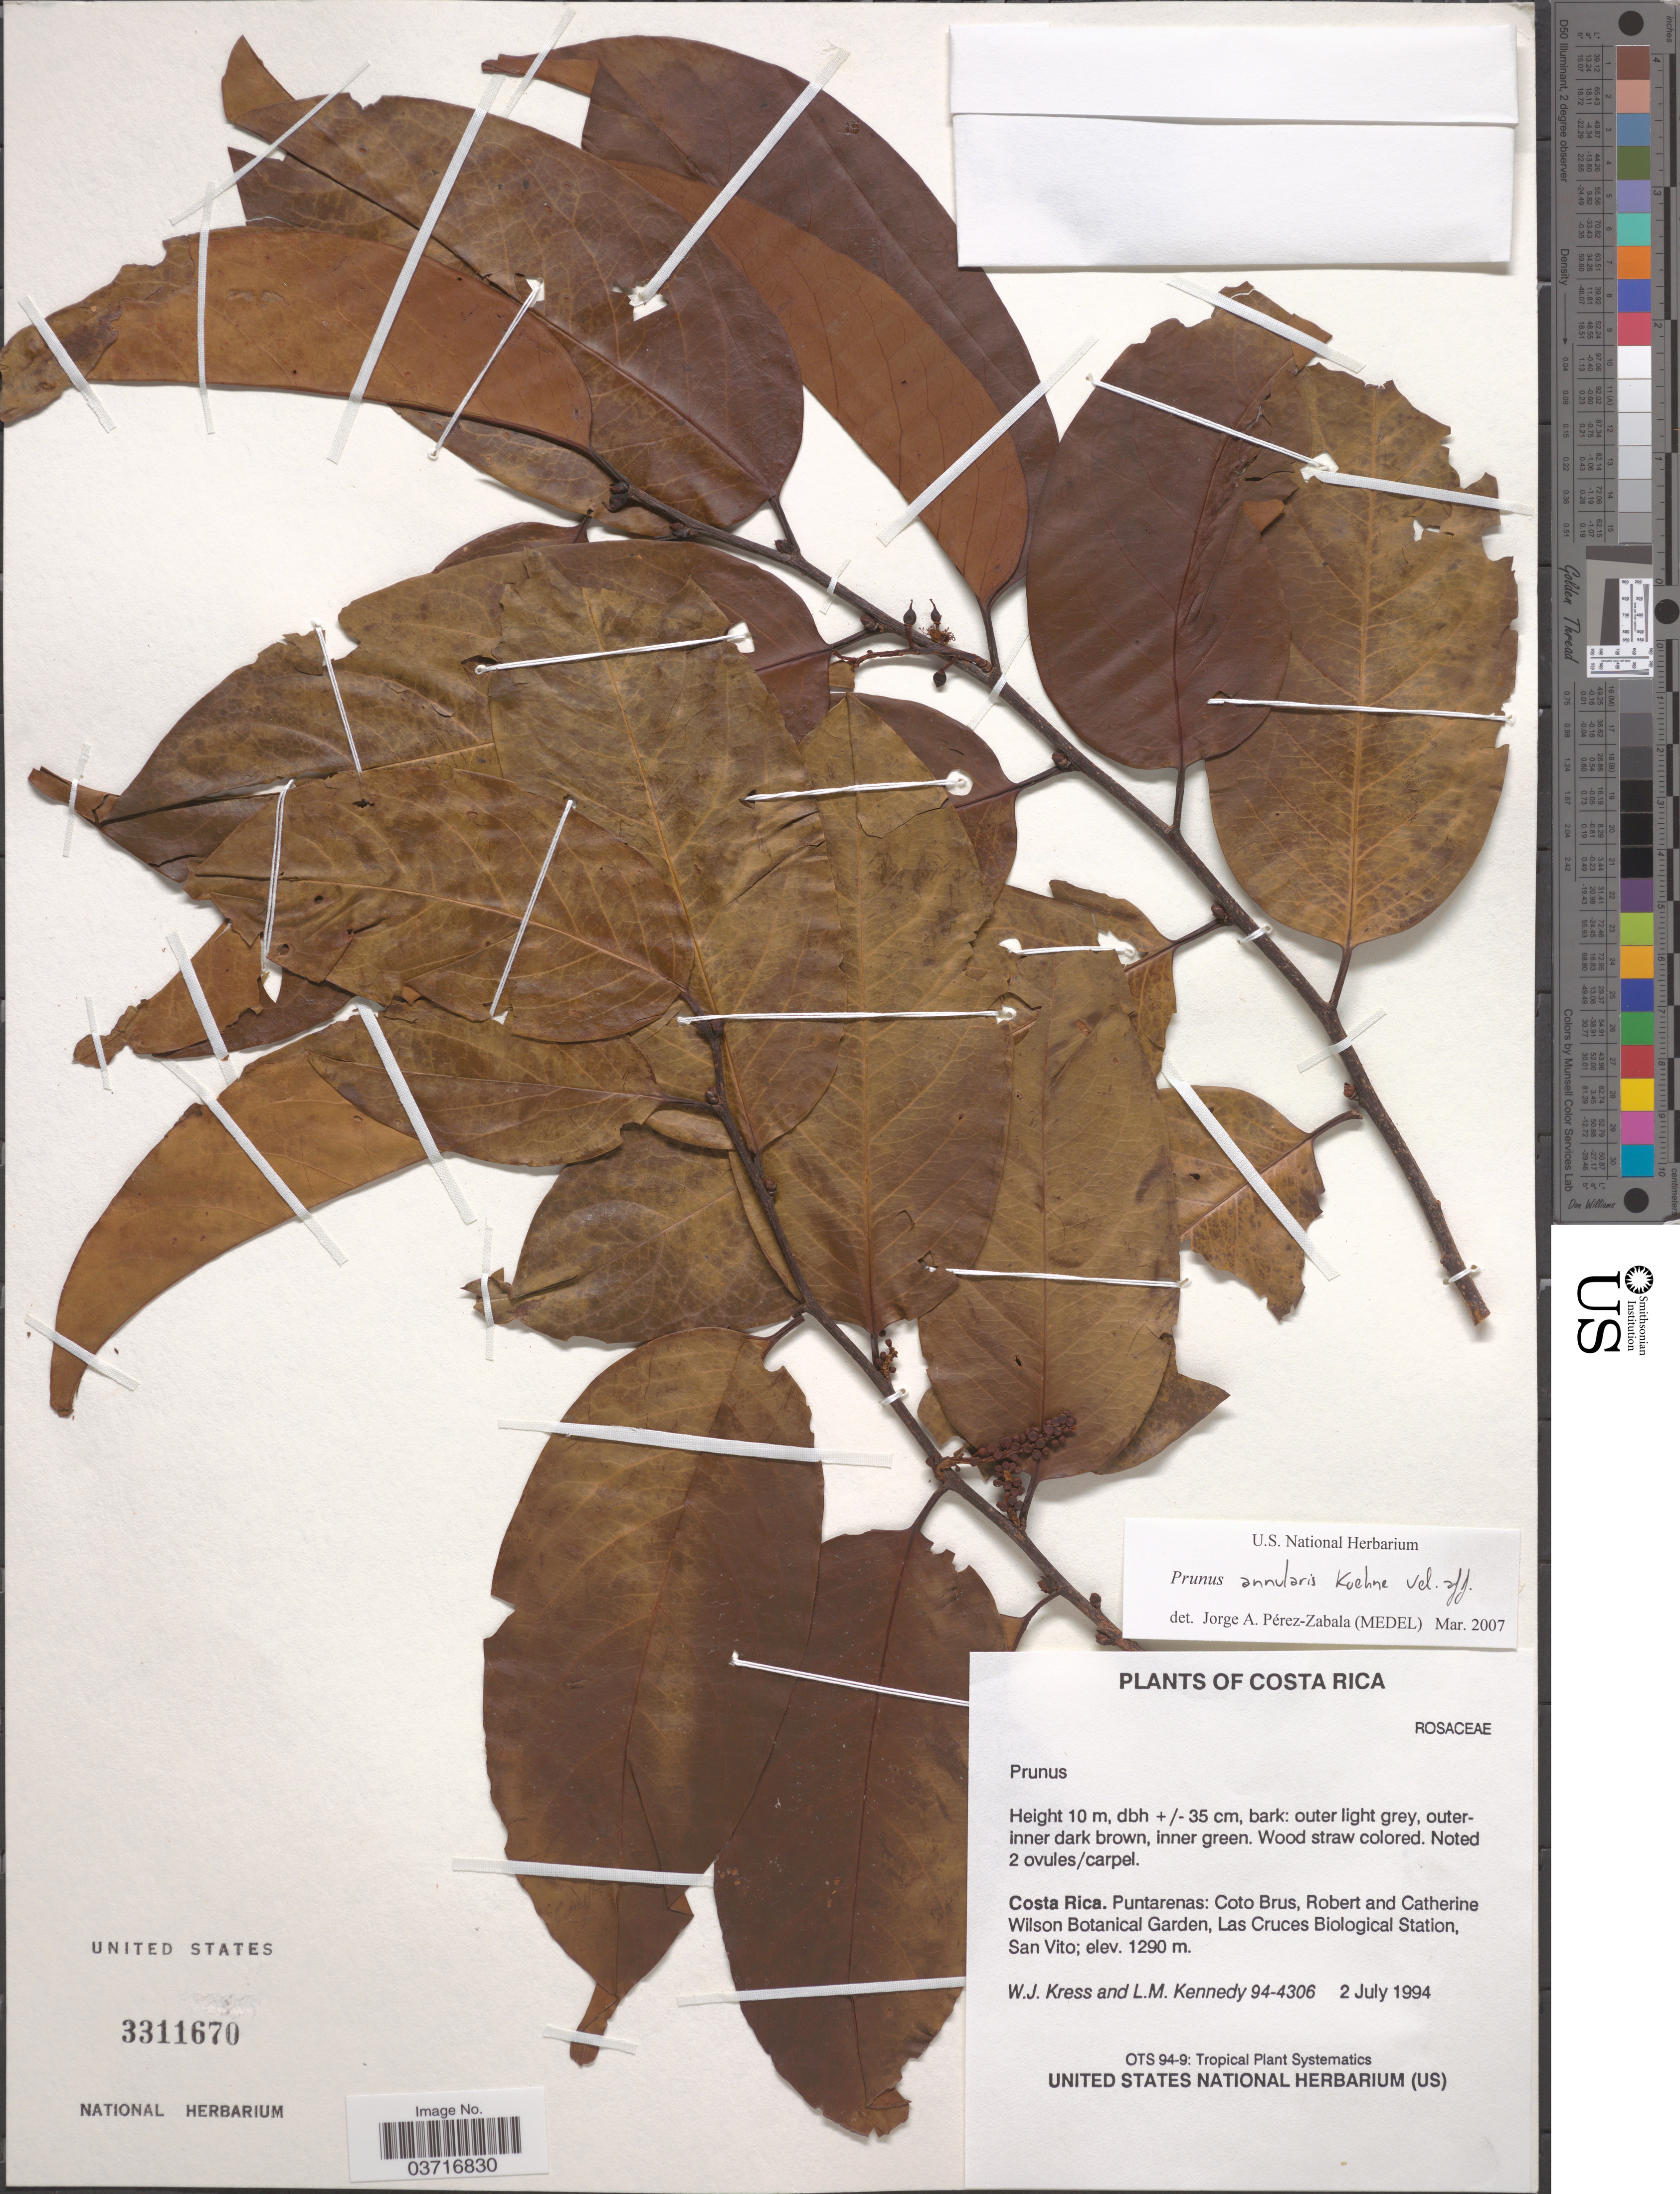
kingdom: Plantae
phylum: Tracheophyta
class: Magnoliopsida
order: Rosales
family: Rosaceae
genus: Prunus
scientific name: Prunus annularis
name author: Koehne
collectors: W. J. Kress & L. M. Kennedy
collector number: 94-4306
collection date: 1994-07-02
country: Costa Rica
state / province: Puntarenas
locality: Coto Brus, Robert and Catherine Wilson Botanical Garden, Las Cruces Biological Station, San Vito.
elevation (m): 1290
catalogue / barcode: US 3311670